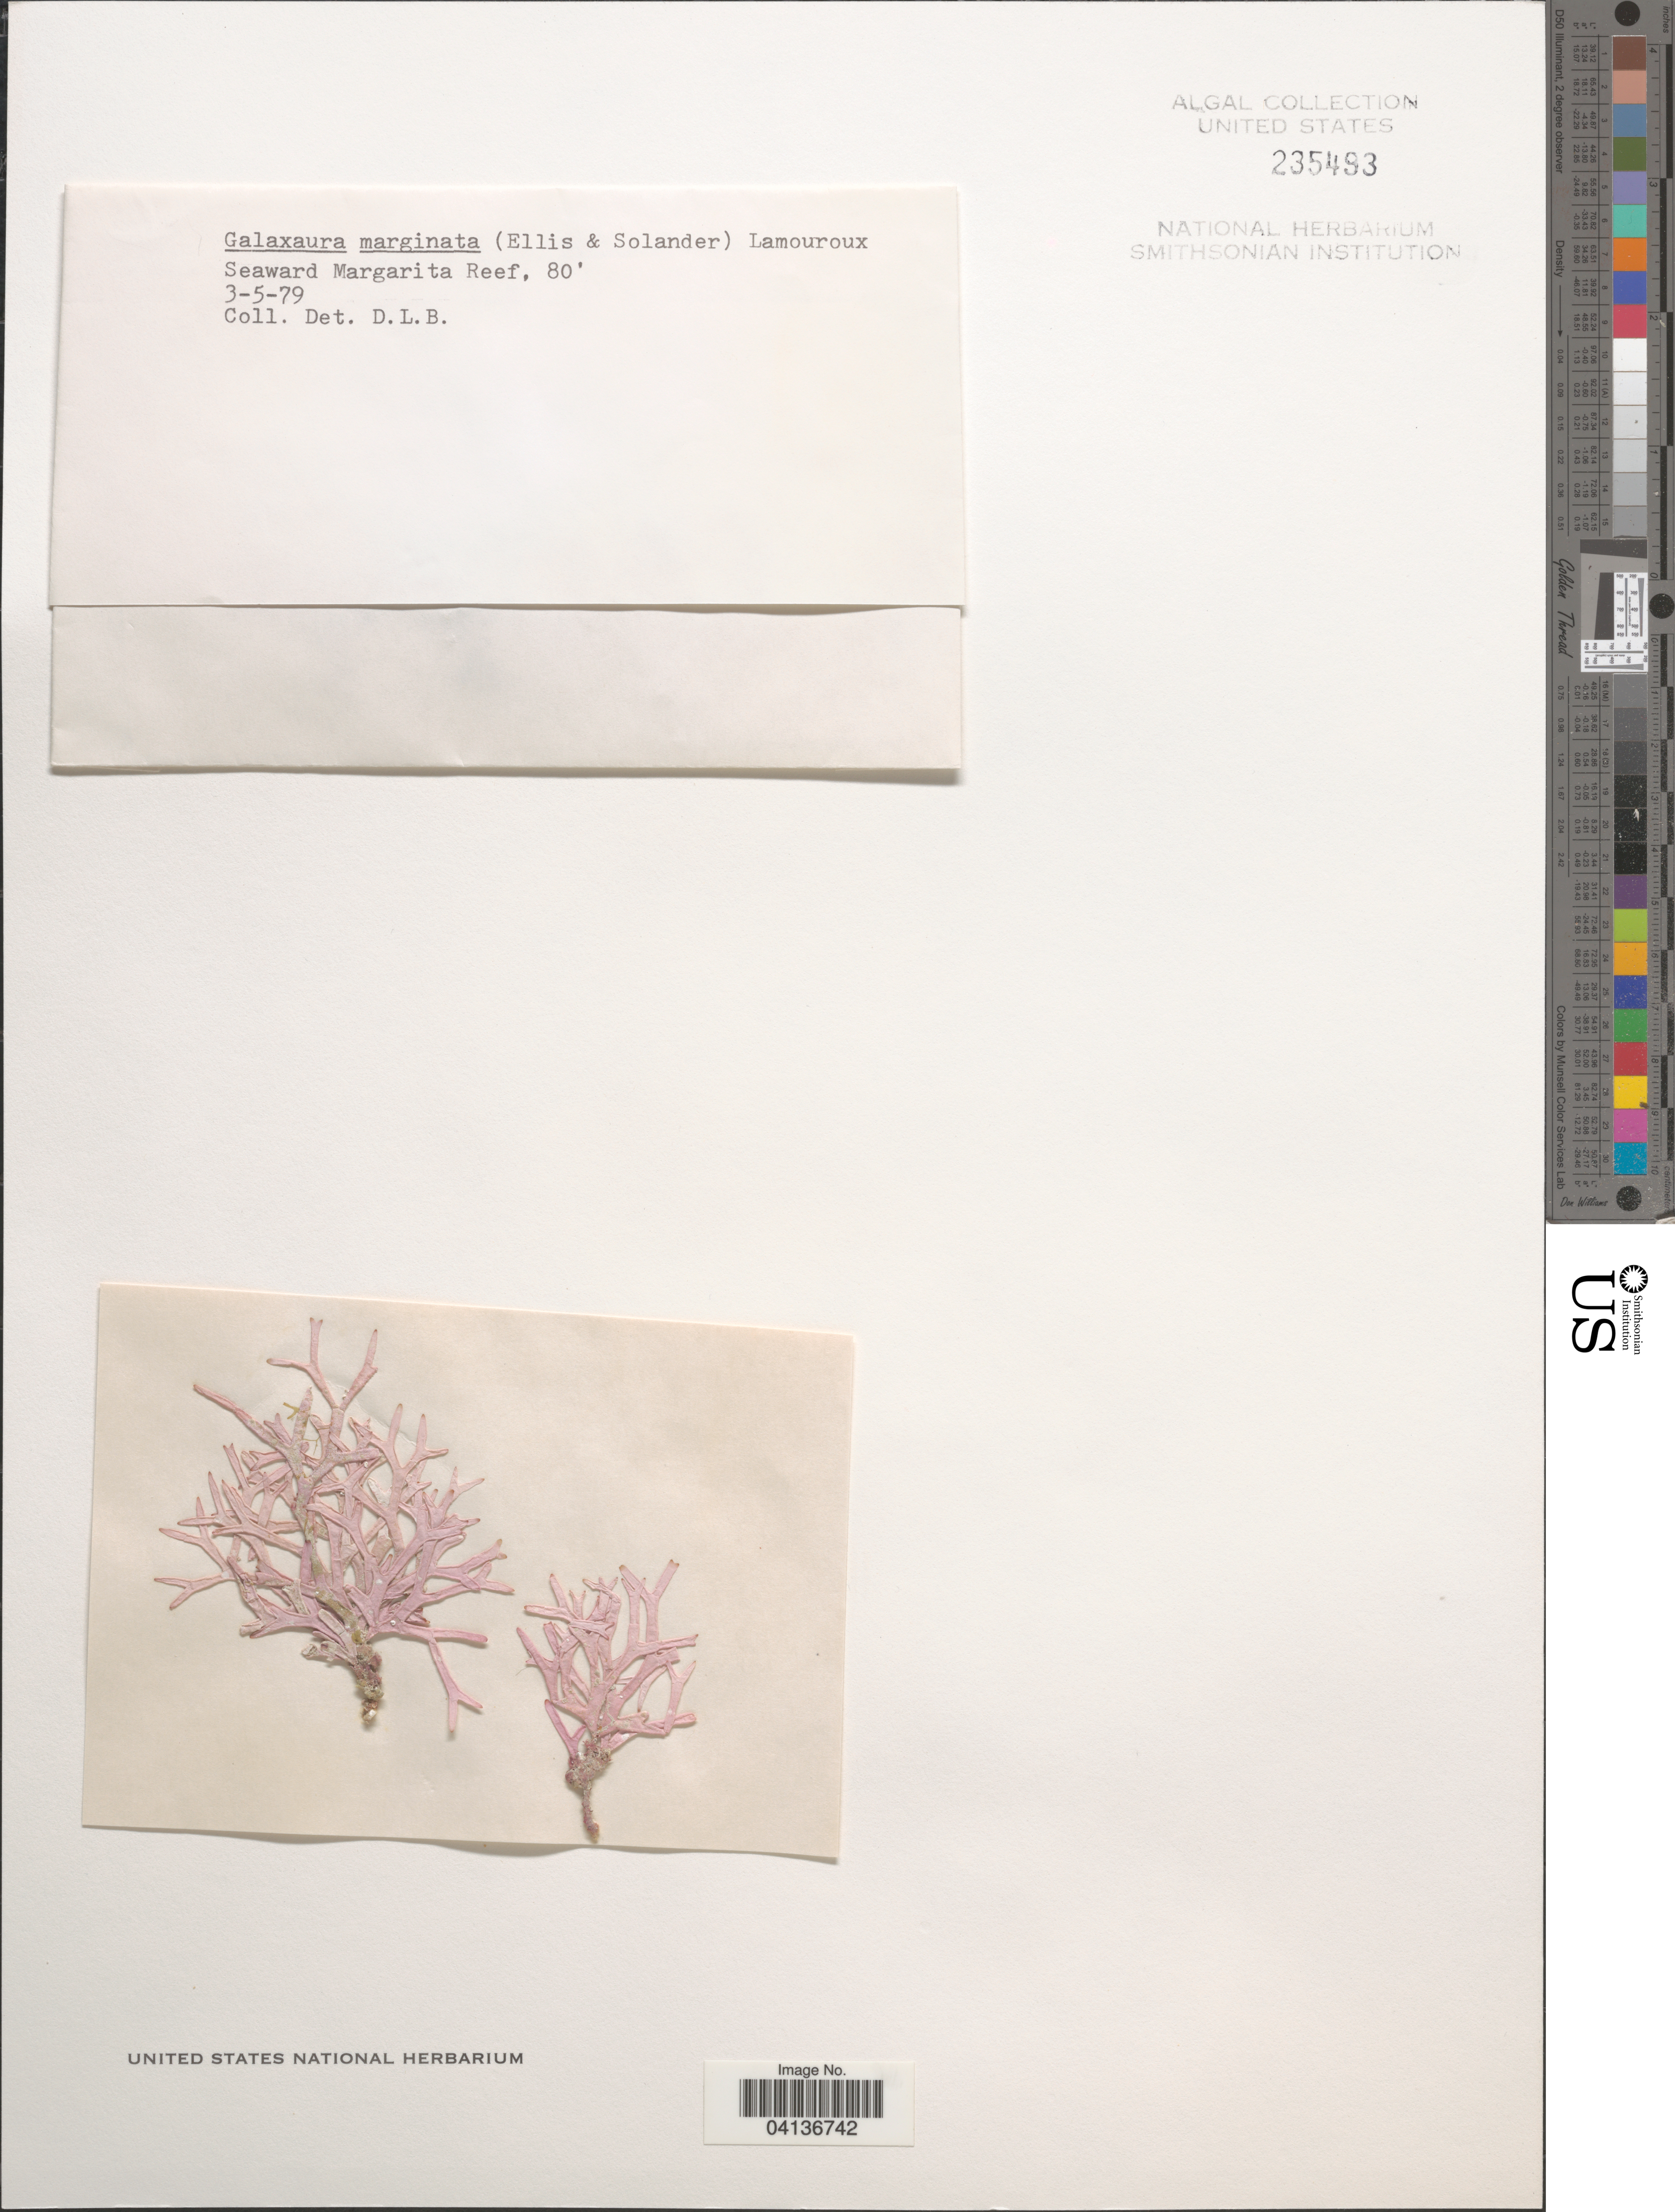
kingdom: Plantae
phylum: Rhodophyta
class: Florideophyceae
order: Nemaliales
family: Galaxauraceae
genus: Galaxaura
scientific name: Galaxaura marginata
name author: (J. Ellis & Sol.) J.V.Lamouroux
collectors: D. L. B.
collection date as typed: Transcribed d/m/y: 3/5/79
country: Puerto Rico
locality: Seaward Margarita Reef.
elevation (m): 24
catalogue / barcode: US 235493